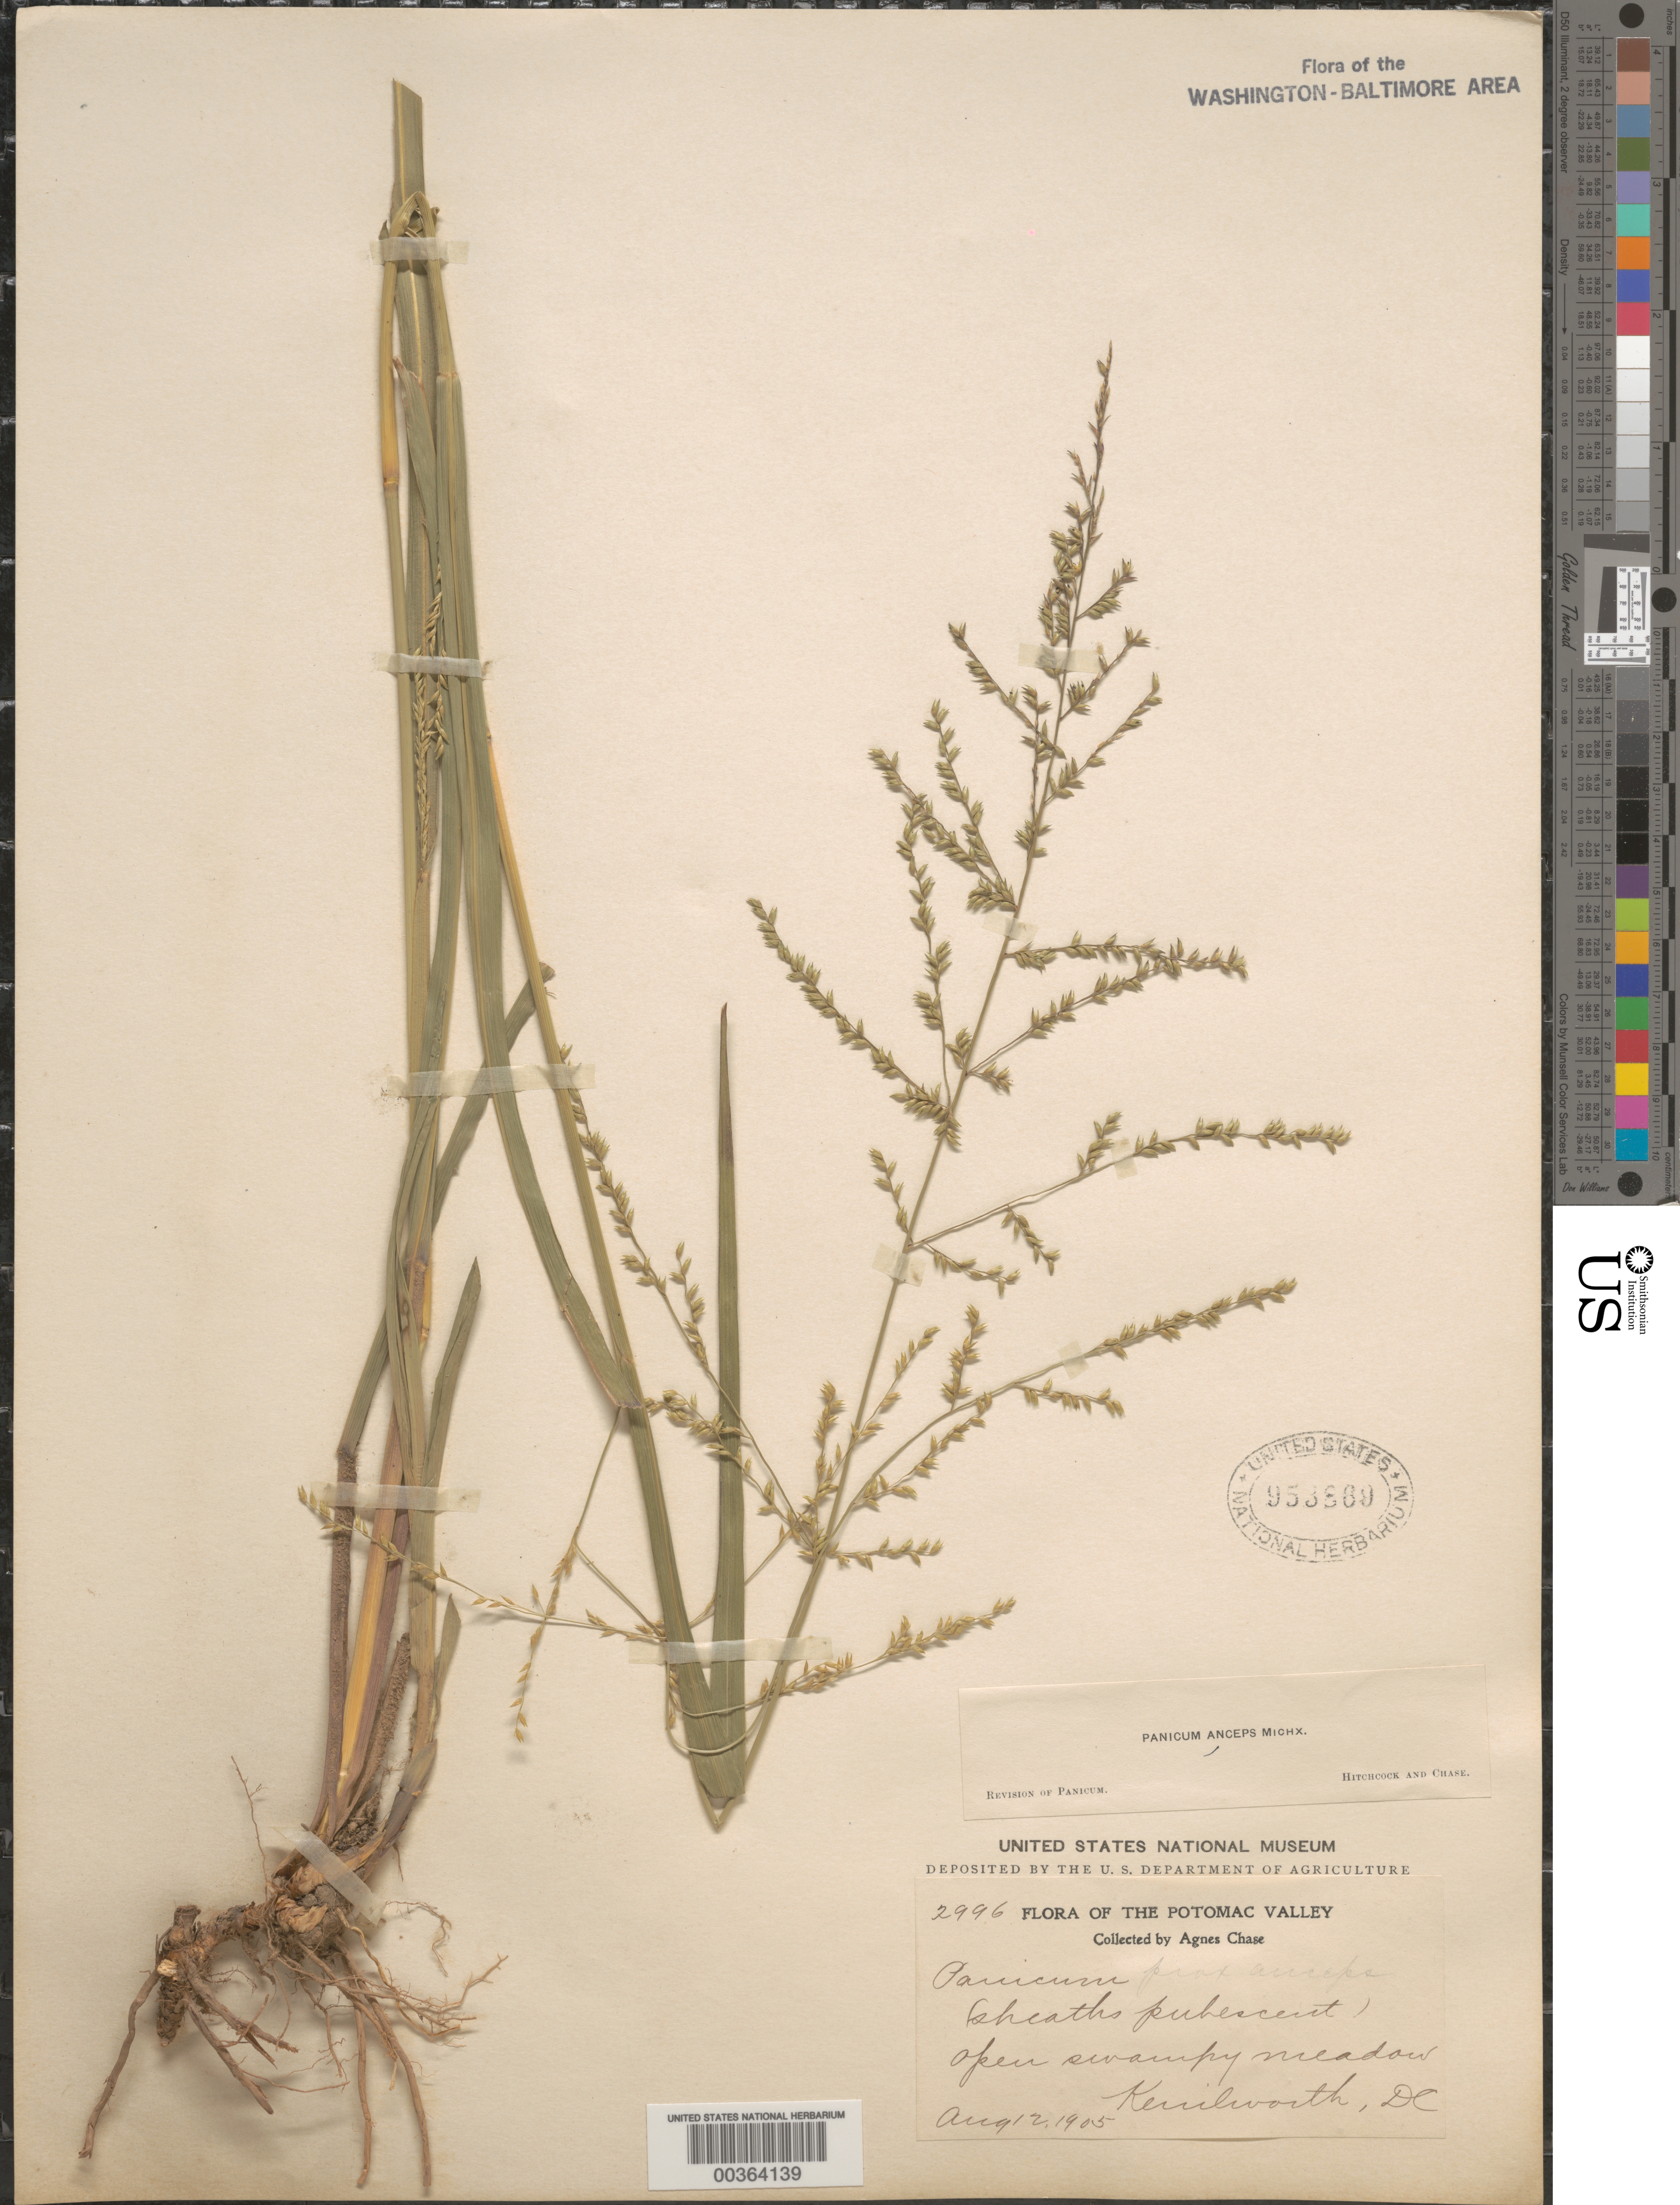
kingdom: Plantae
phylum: Tracheophyta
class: Liliopsida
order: Poales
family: Poaceae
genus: Coleataenia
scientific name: Coleataenia anceps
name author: (Michx.) Soreng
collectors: A. Chase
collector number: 2996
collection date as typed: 12 Aug 1905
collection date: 1905-08-12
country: United States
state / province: District of Columbia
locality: Kenilworth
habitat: Open swampy meadow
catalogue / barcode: US 953869